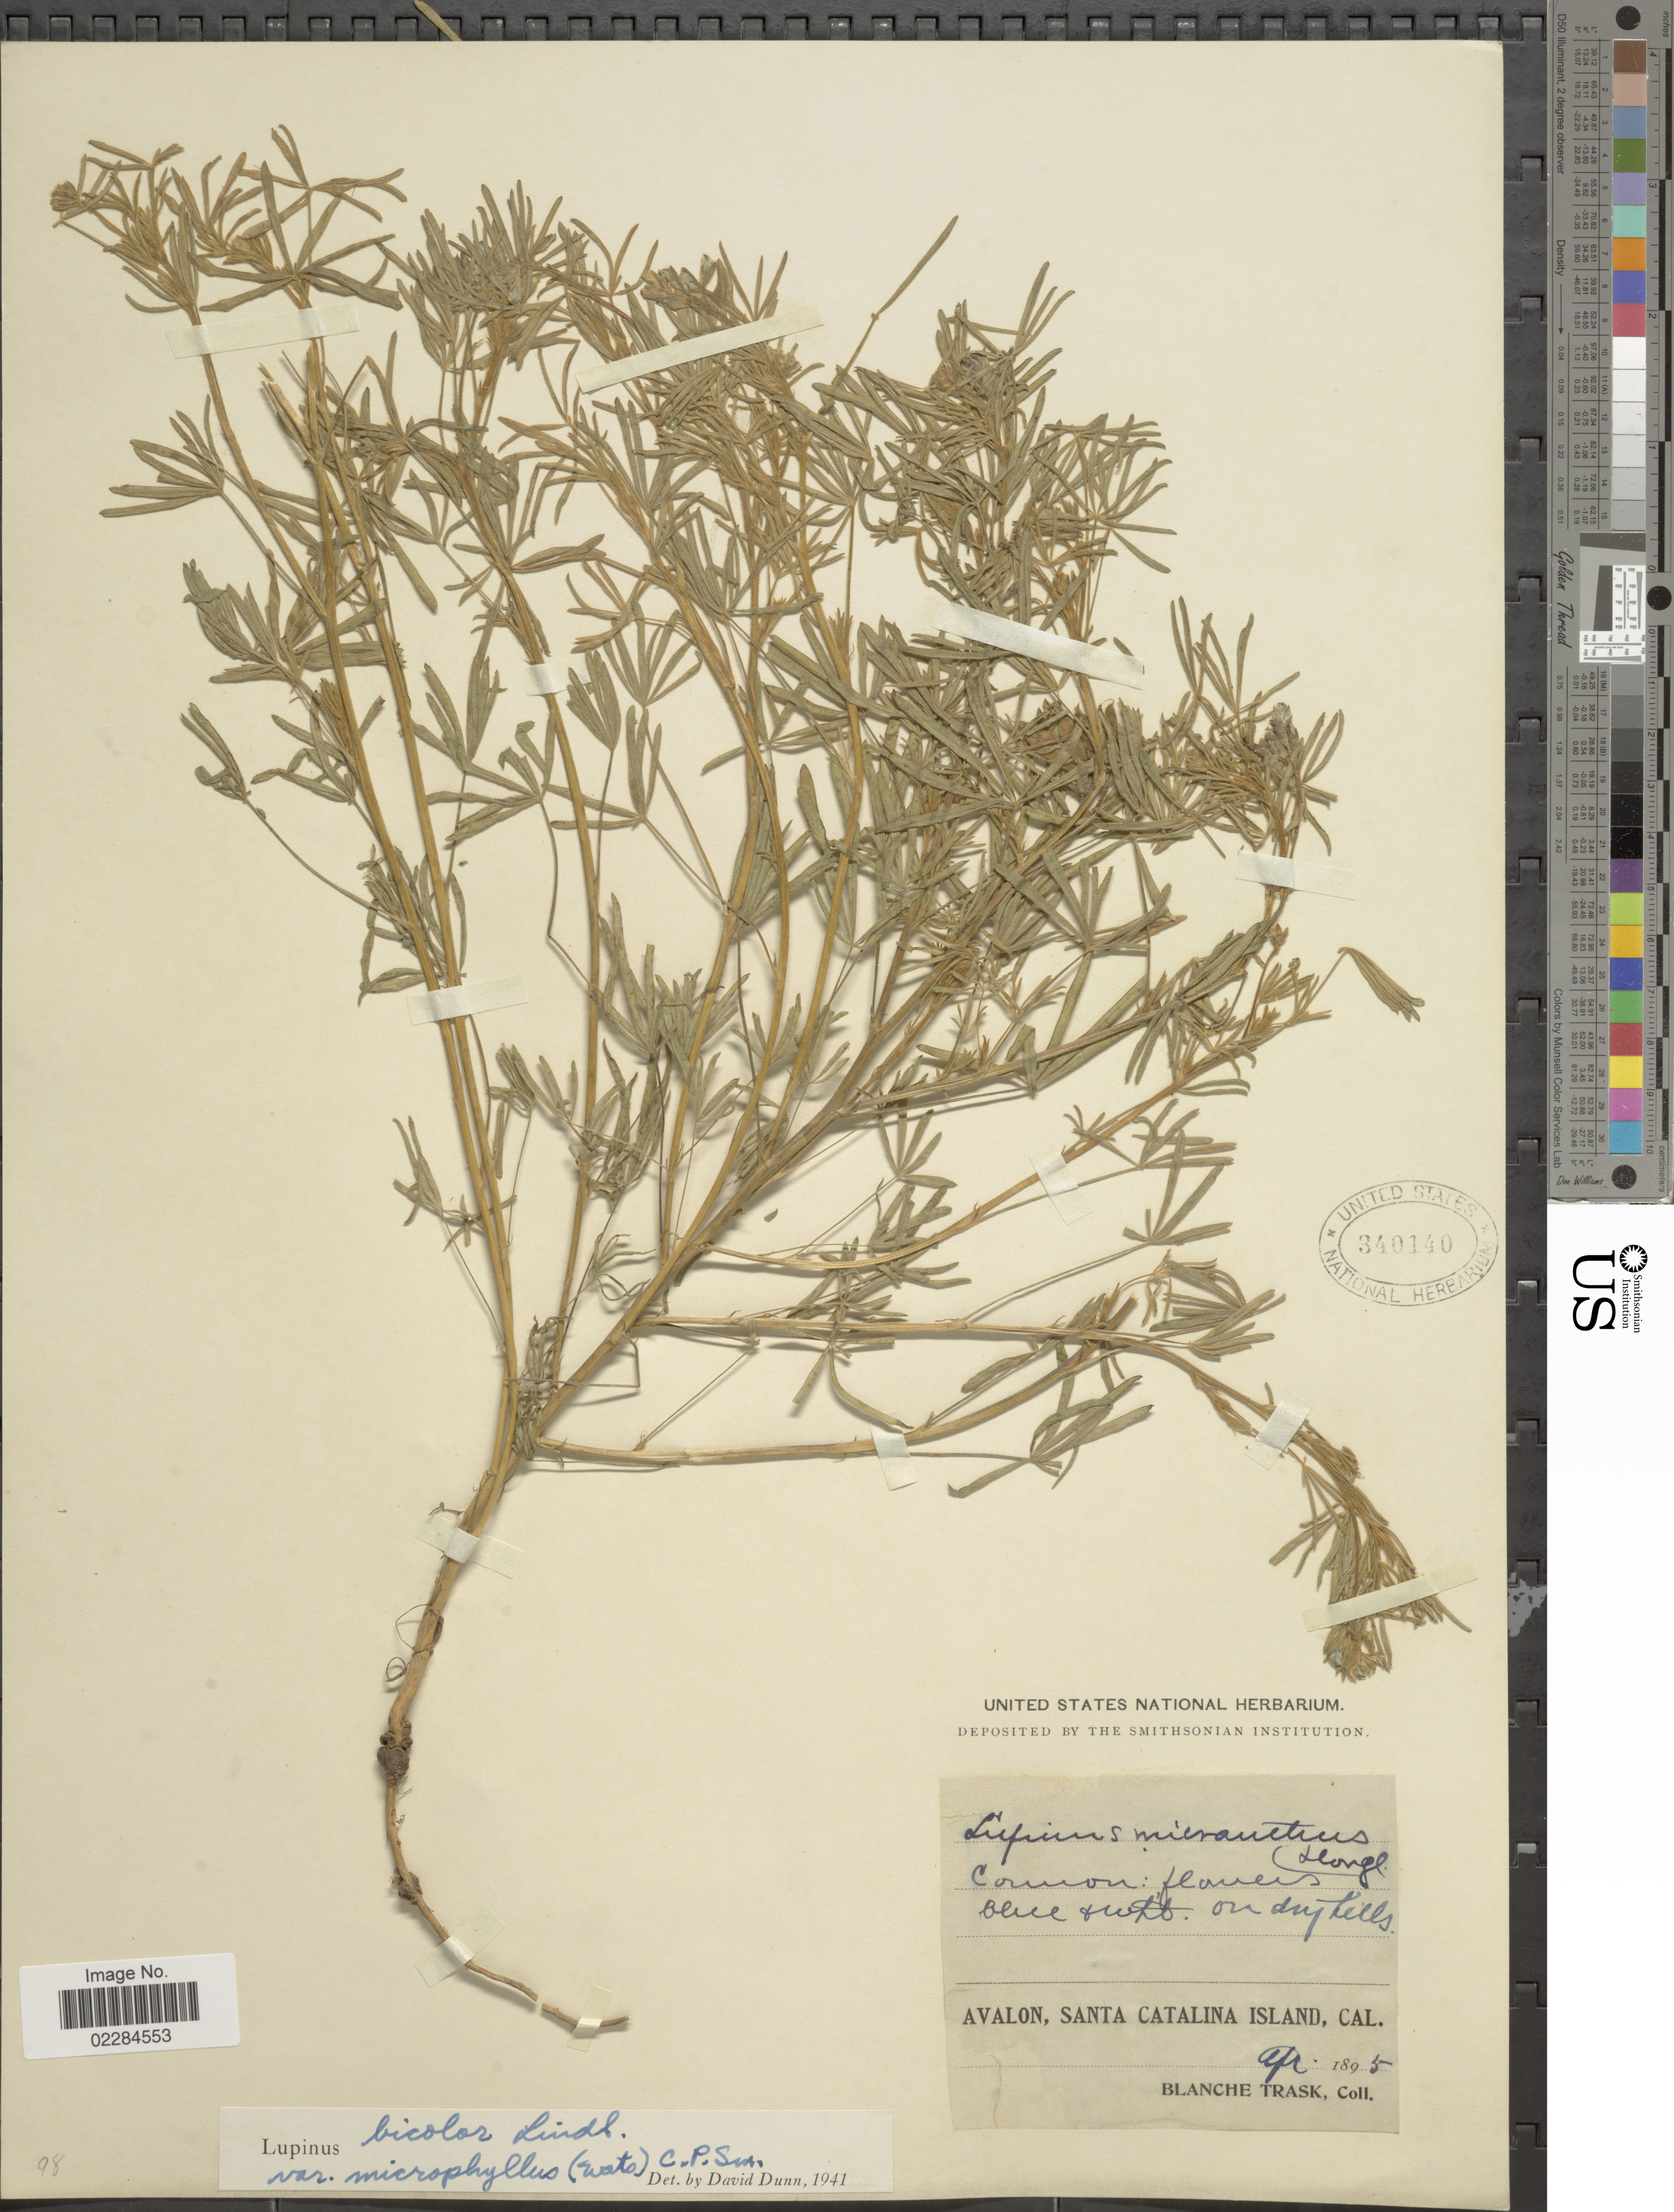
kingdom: Plantae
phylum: Tracheophyta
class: Magnoliopsida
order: Fabales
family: Fabaceae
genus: Lupinus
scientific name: Lupinus bicolor var. microphyllus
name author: Lindl.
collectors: B. Trask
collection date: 1895-04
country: United States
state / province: California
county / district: Los Angeles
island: Santa Catalina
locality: Avalon, Santa Catalina Island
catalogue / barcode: US 340140